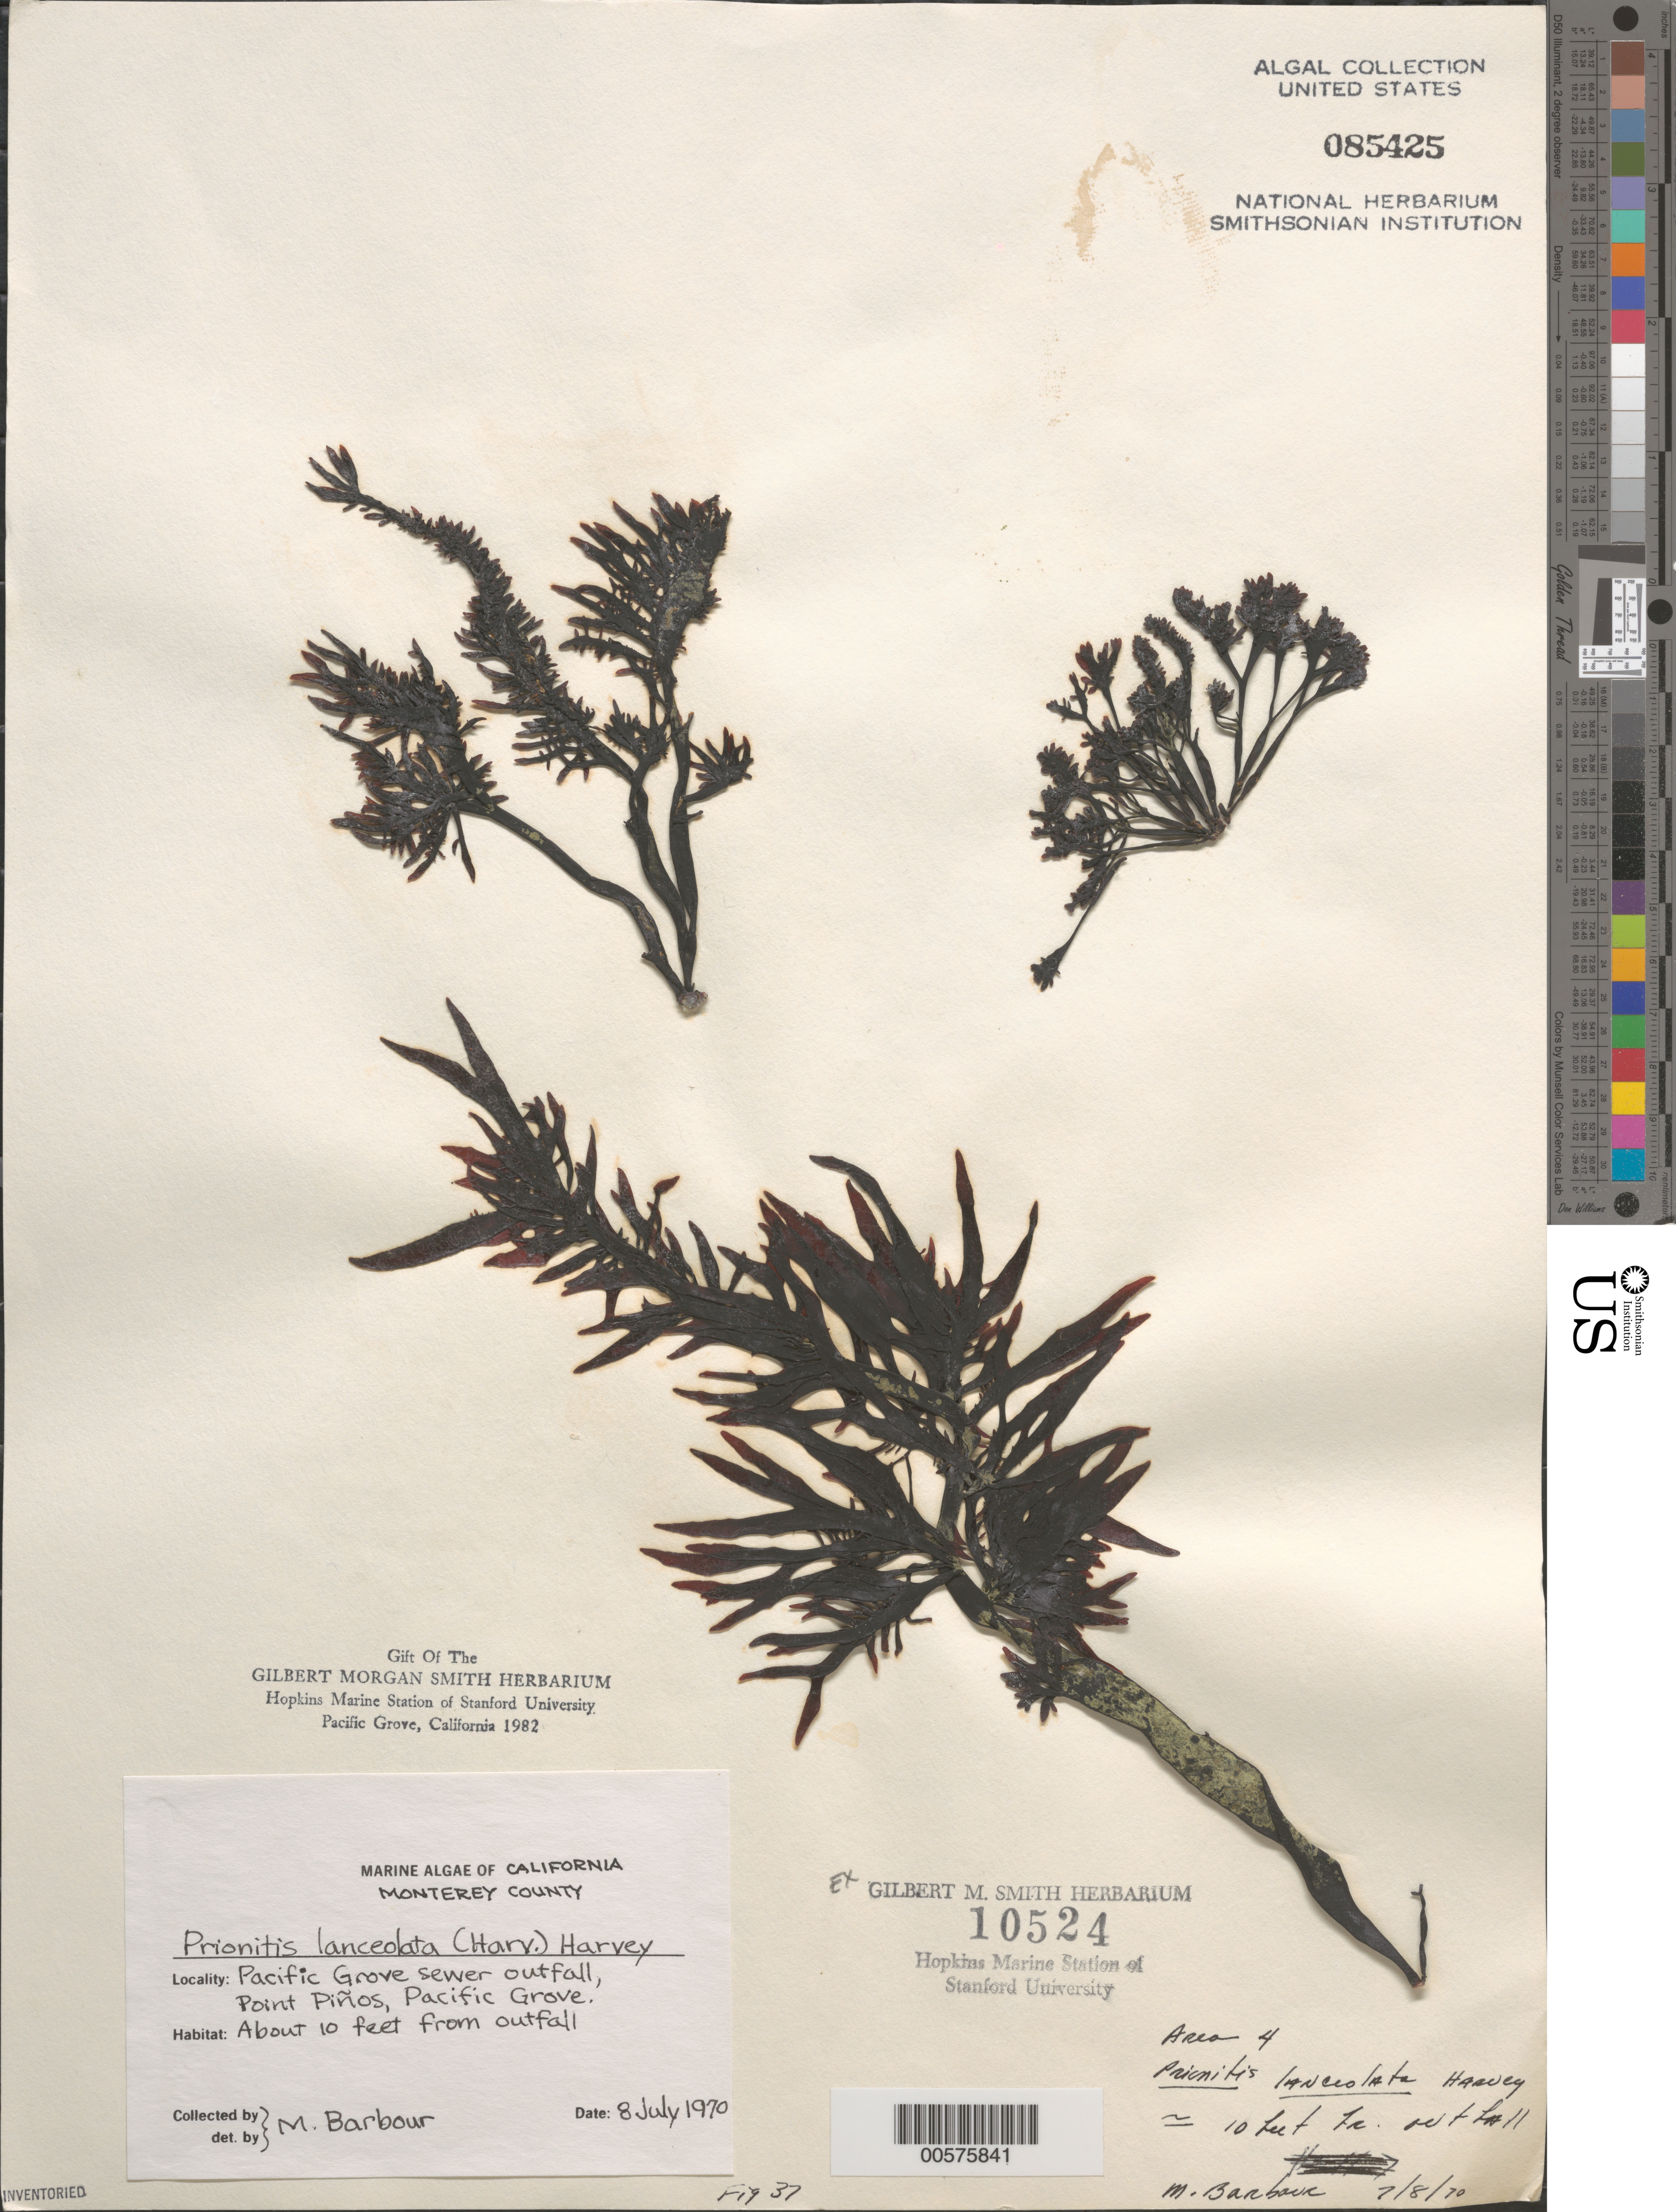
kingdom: Plantae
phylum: Rhodophyta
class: Florideophyceae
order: Cryptonemiales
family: Cryptonemiaceae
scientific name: Prionitis lanceolata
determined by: Barbour, M.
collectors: M. Barbour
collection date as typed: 08 Jul 1970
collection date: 1970-07-08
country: United States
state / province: California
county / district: Monterey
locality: Point Pinos, Pacific Grove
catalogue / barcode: US 85425